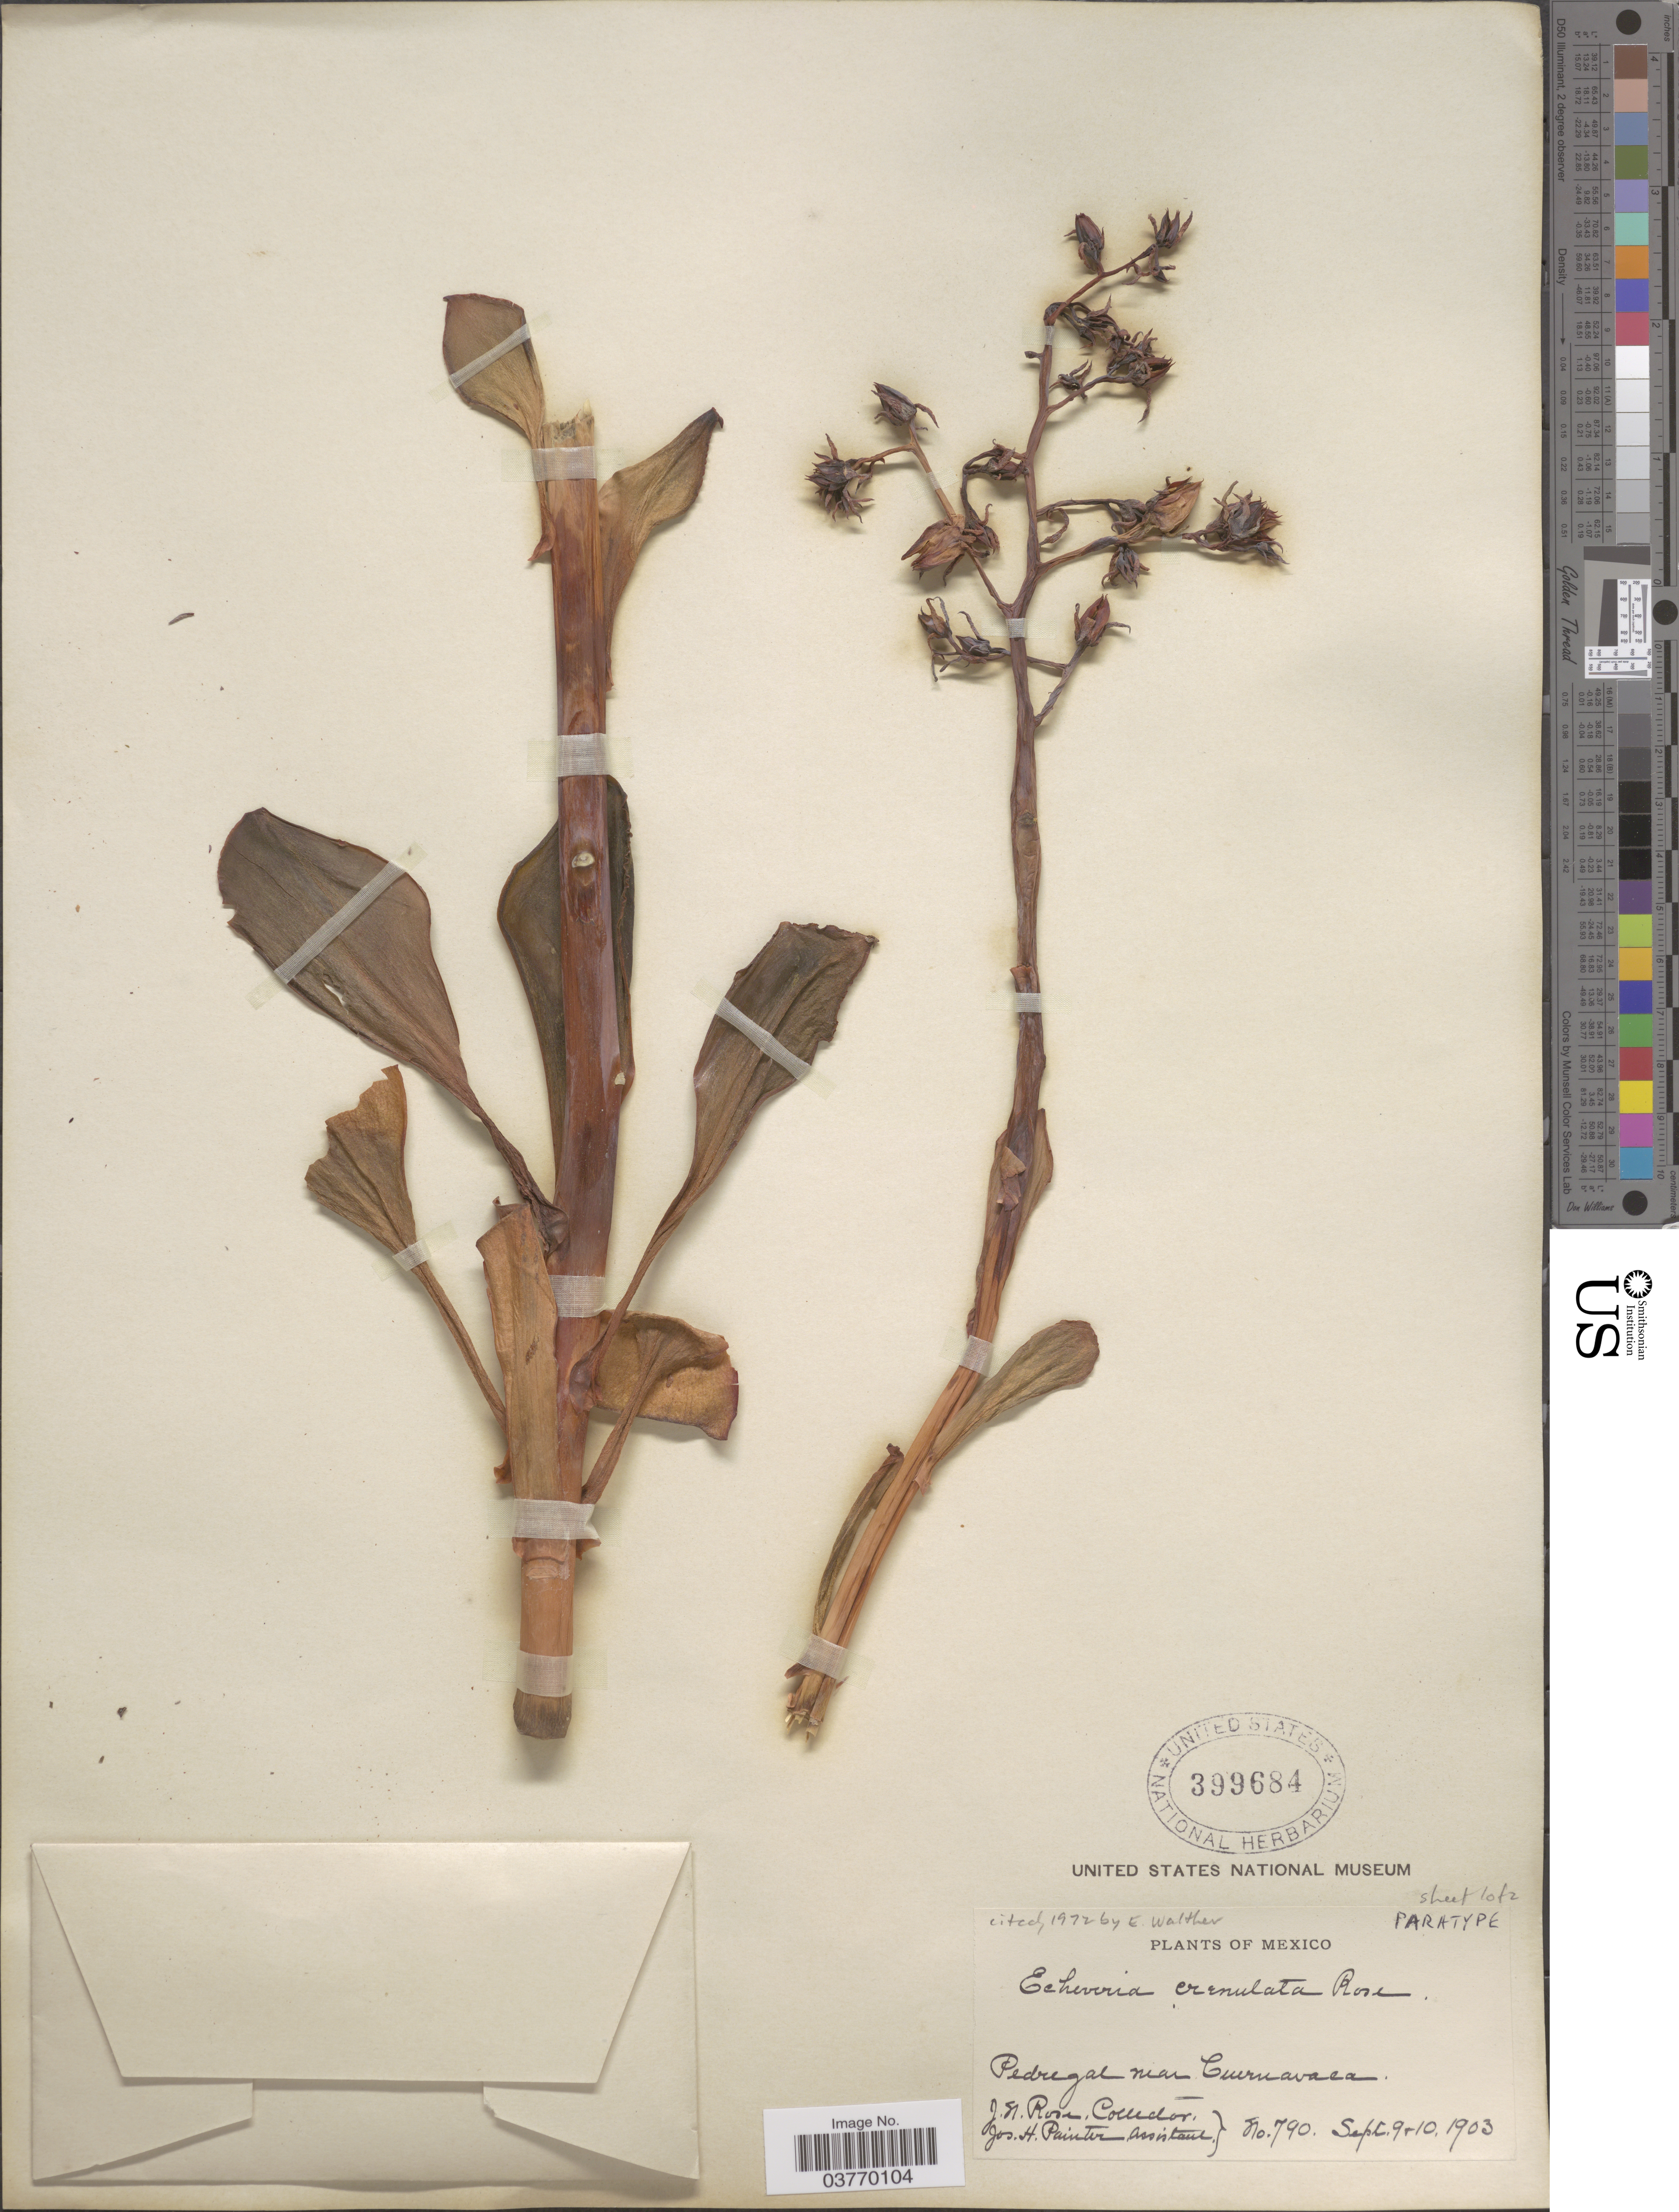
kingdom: Plantae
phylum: Tracheophyta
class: Magnoliopsida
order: Saxifragales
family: Crassulaceae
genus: Echeveria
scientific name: Echeveria crenulata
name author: Rose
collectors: J. N. Rose & J. H. Painter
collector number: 790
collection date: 1903-09-09/1903-09-10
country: Mexico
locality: Pedregal near Cuernavaca.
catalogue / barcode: US 399684